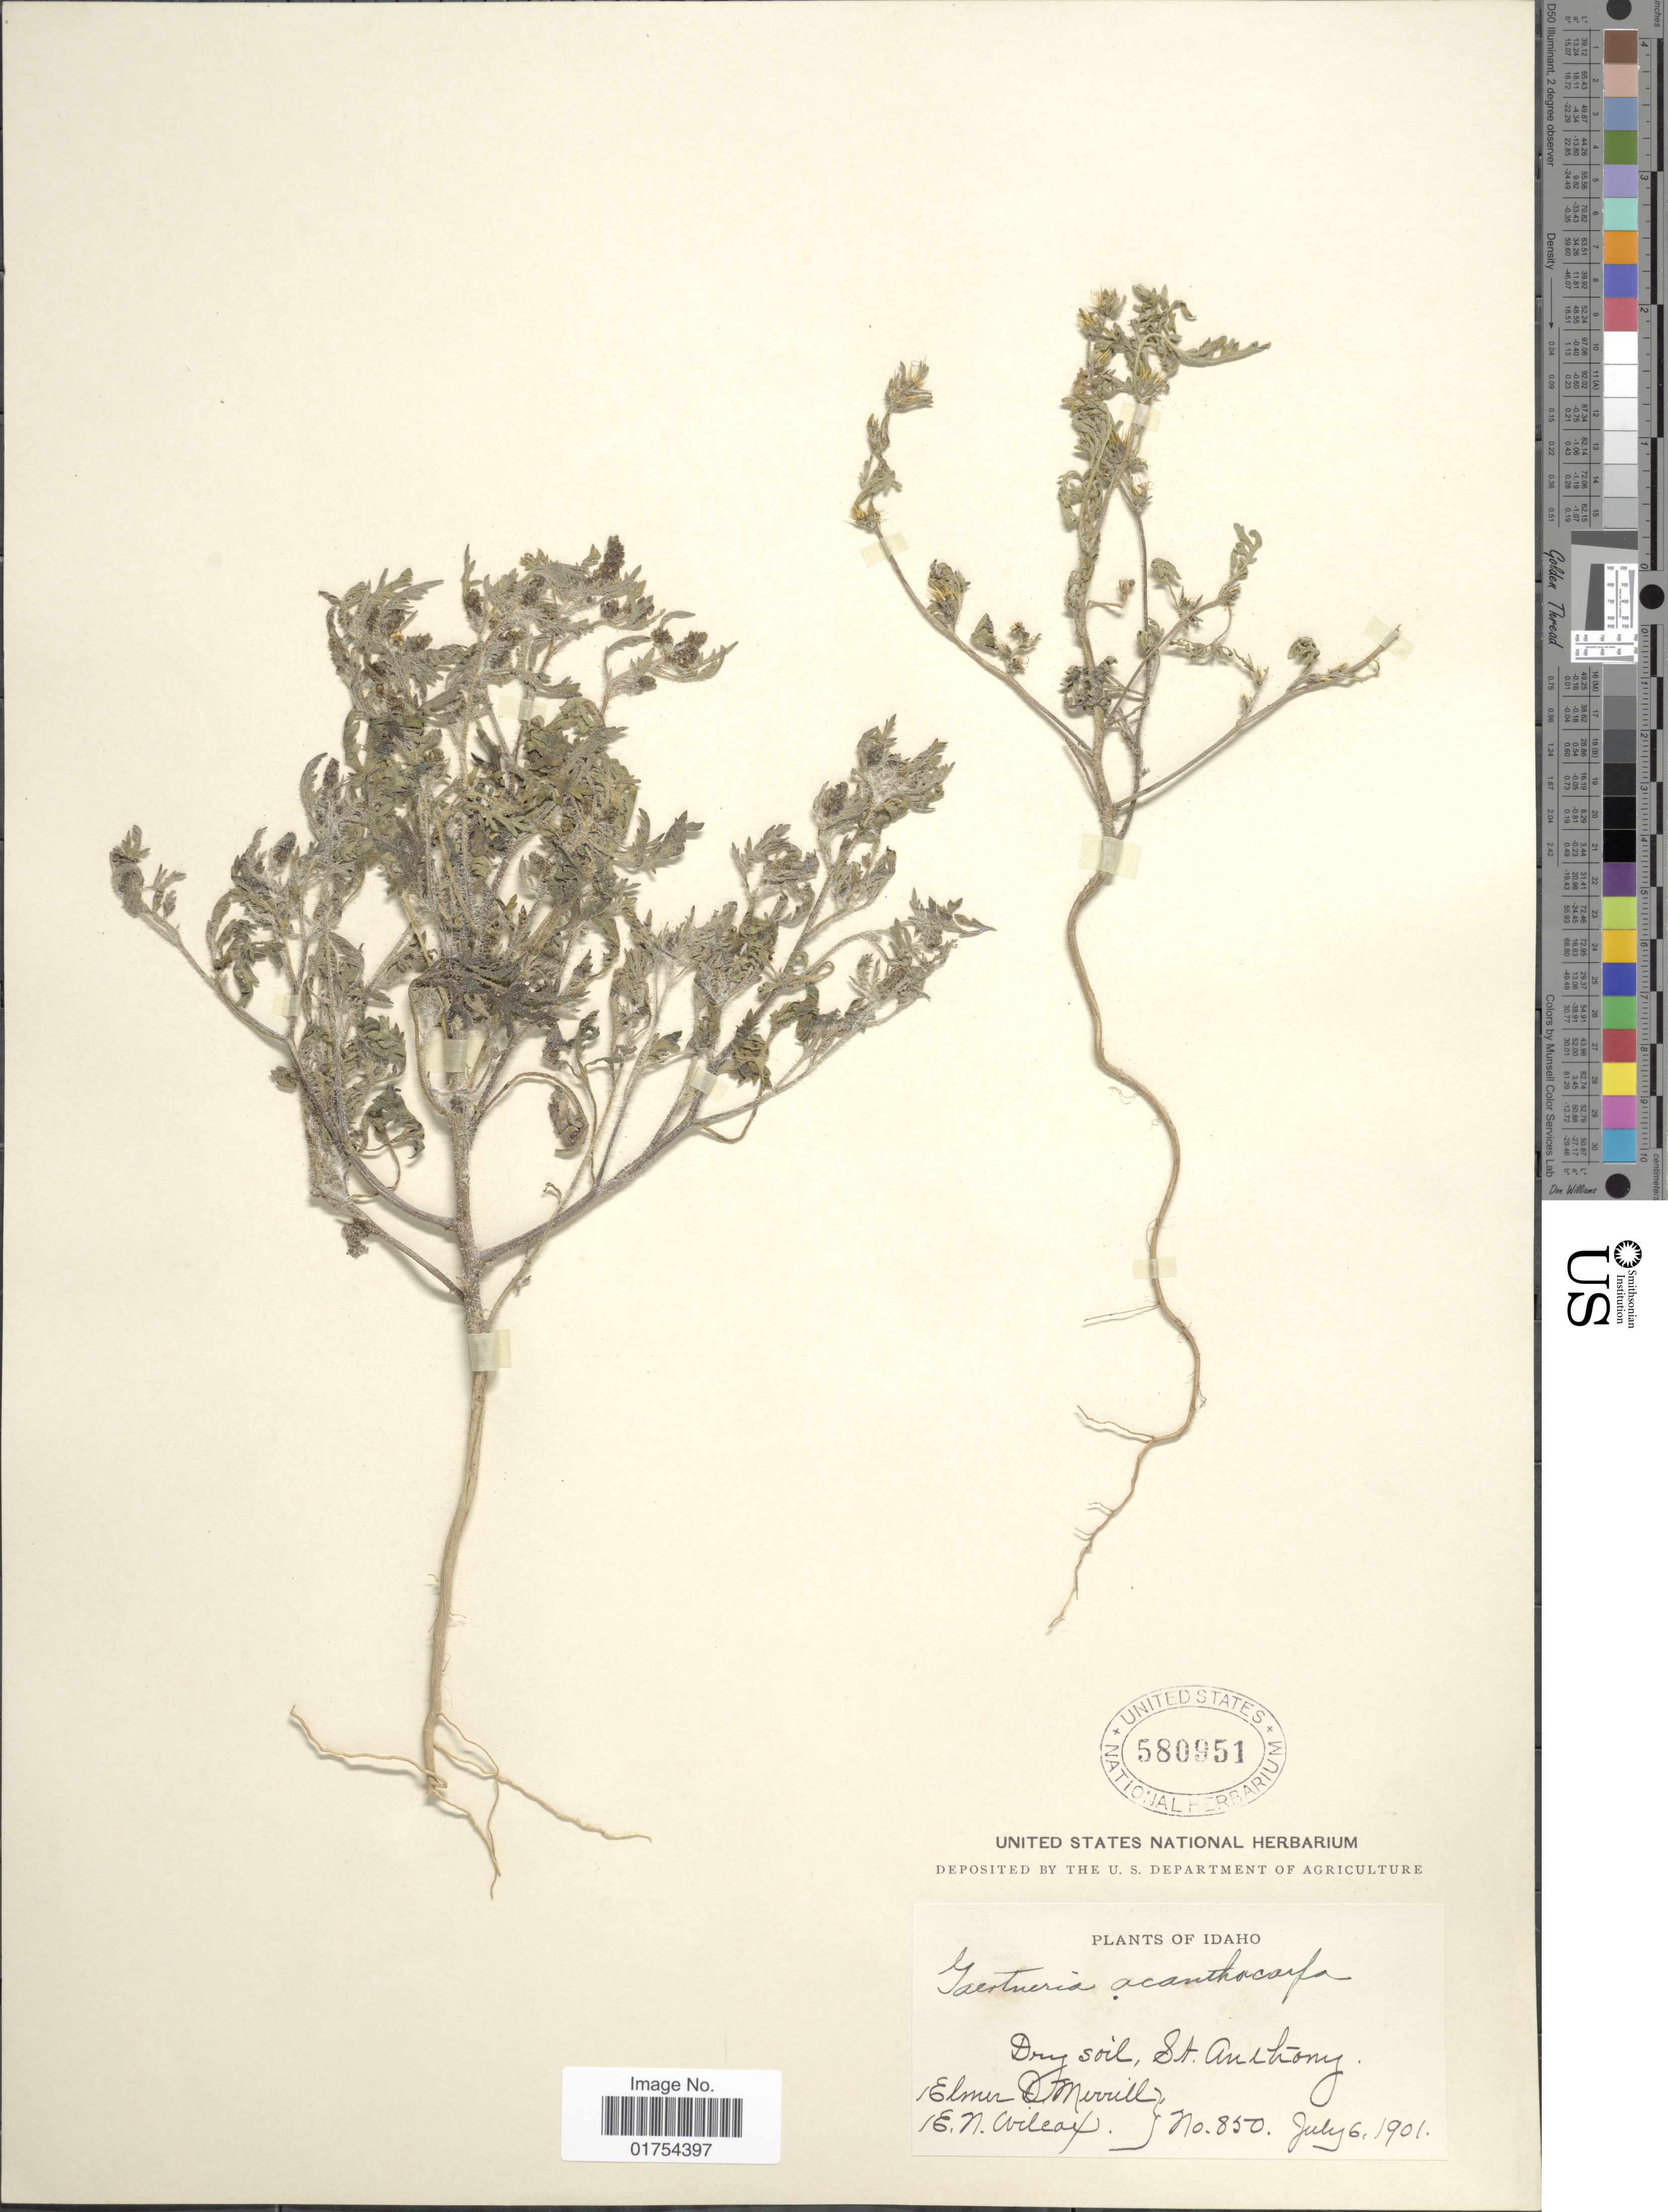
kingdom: Plantae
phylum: Tracheophyta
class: Magnoliopsida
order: Asterales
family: Asteraceae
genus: Franseria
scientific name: Franseria acanthicarpa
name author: Coville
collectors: E. D. Merrill & E. Wilcox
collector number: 850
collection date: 1901-07-06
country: United States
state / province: Idaho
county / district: Fremont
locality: Dry soil, St. Anthony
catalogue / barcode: US 580951